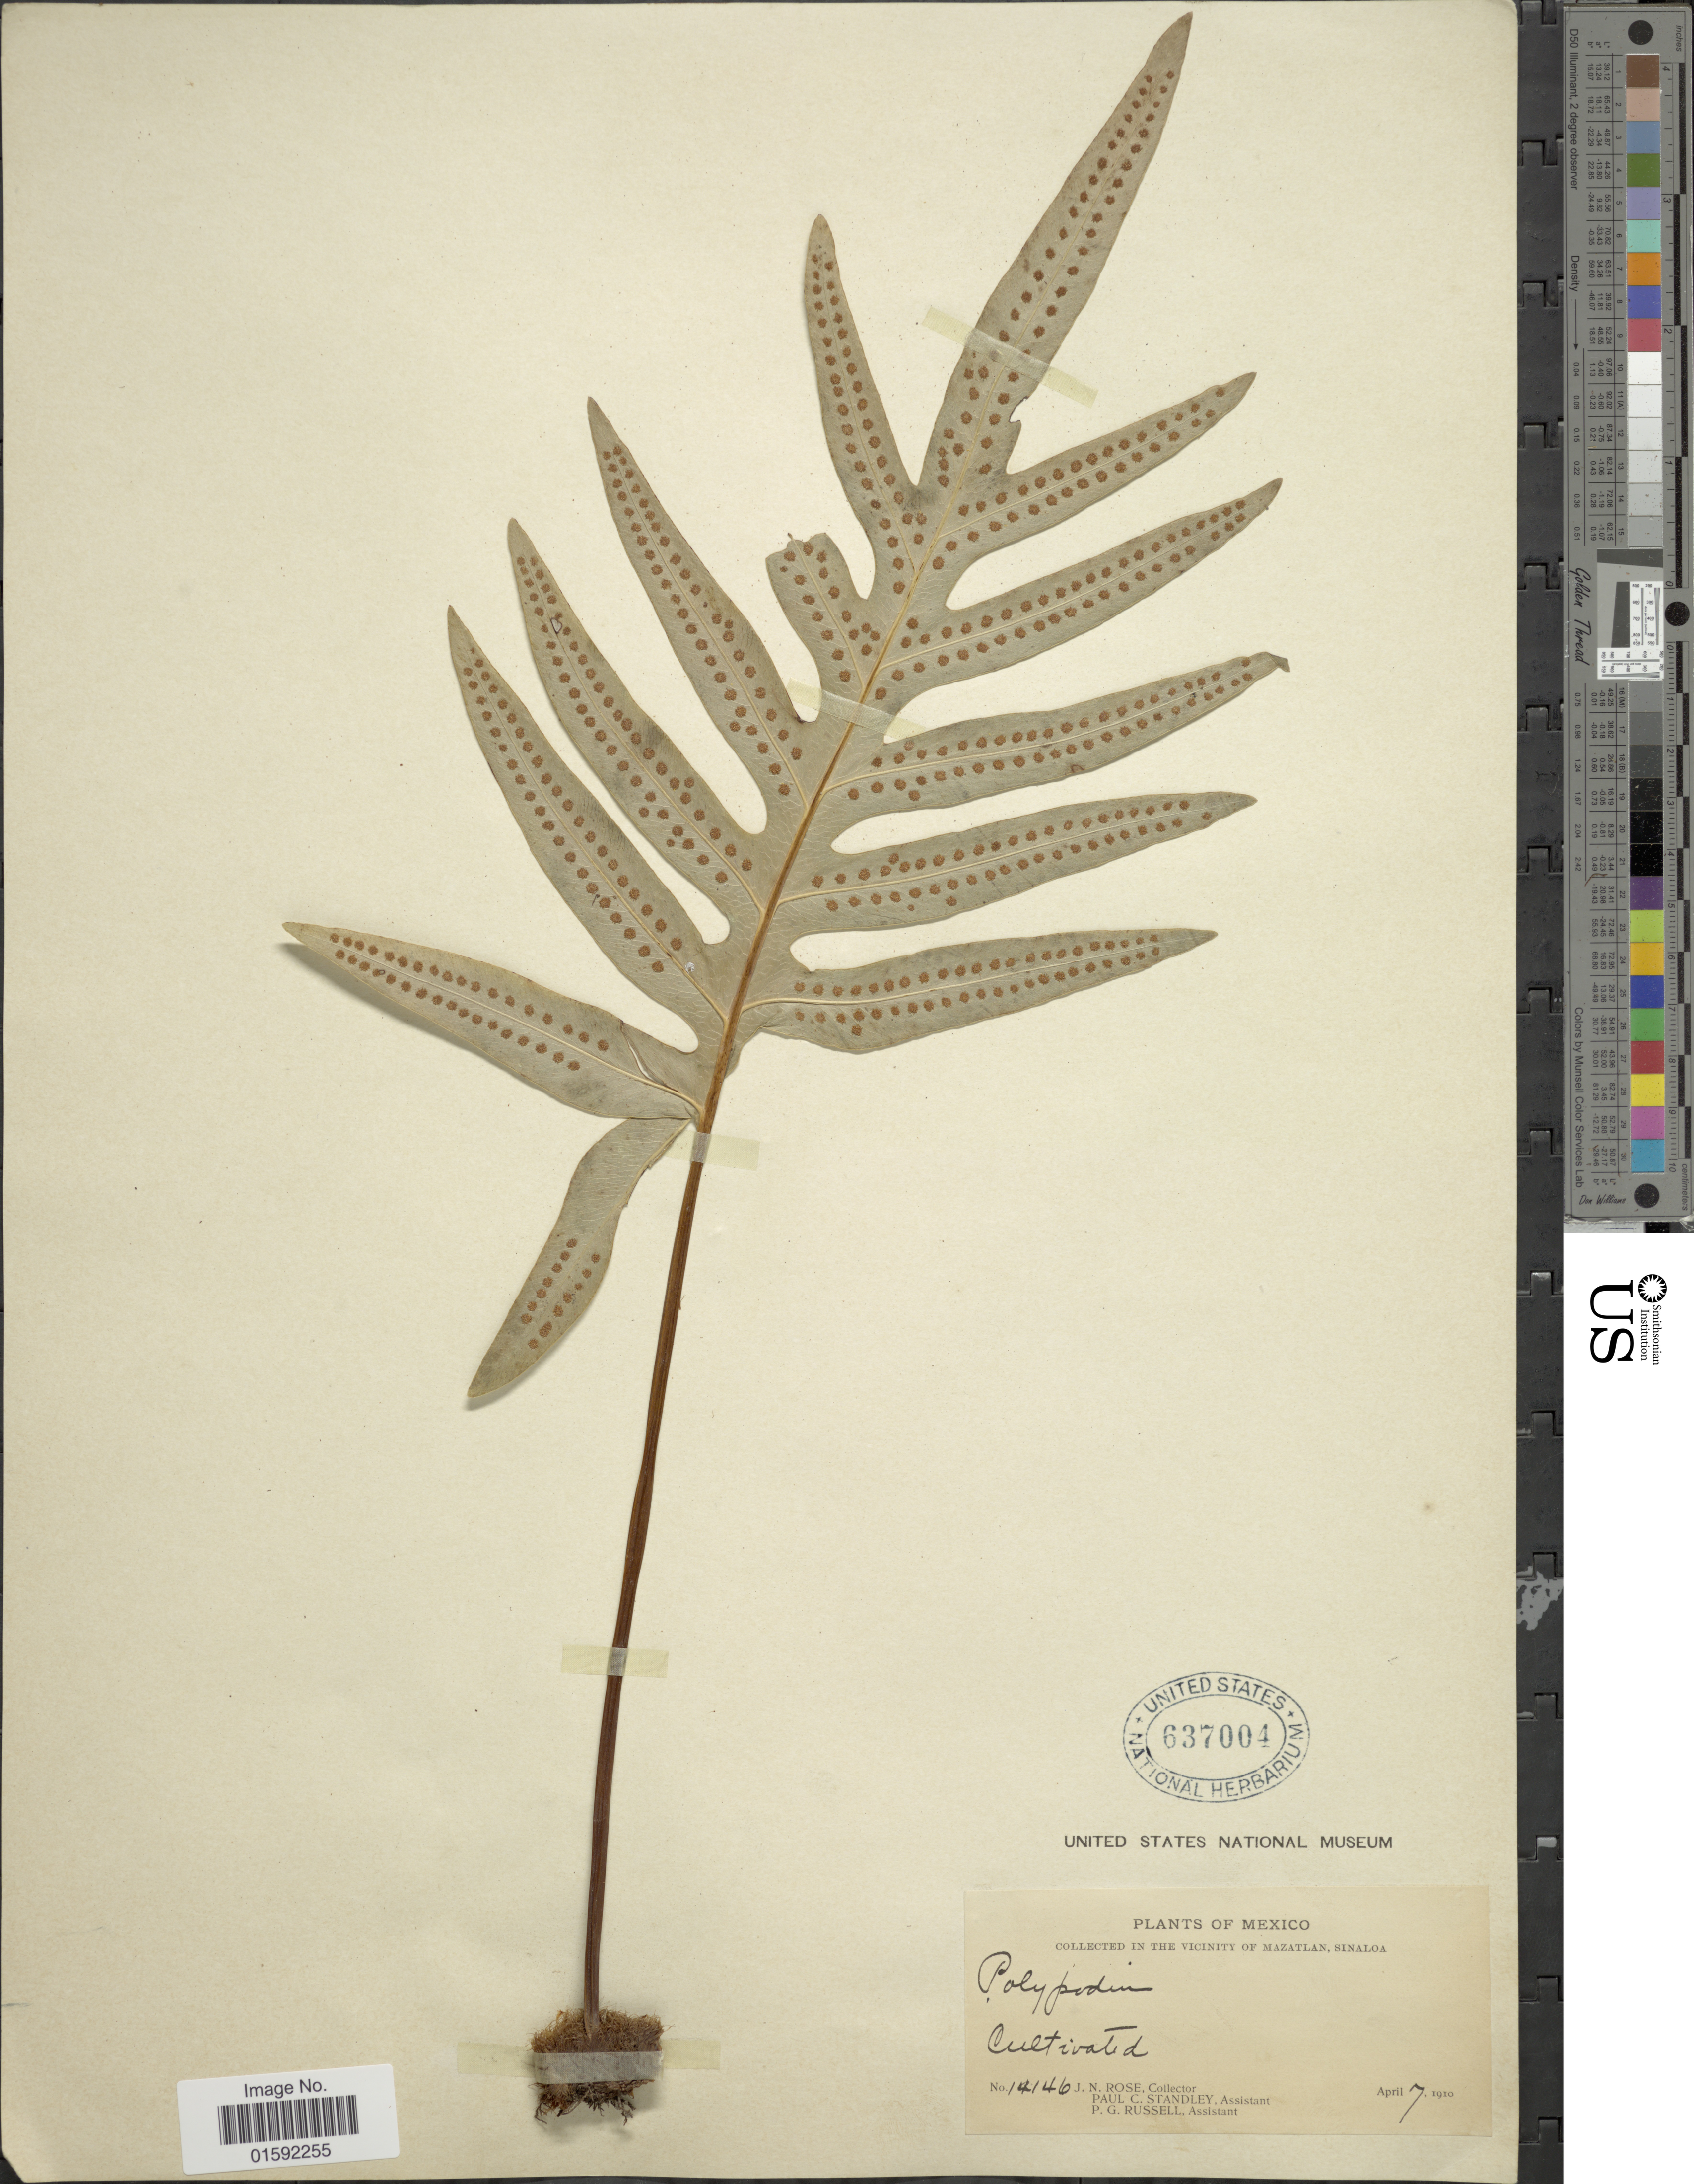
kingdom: Plantae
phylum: Tracheophyta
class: Polypodiopsida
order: Polypodiales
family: Polypodiaceae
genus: Phlebodium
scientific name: Phlebodium pseudoaureum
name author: (Cav.) Lellinger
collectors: J. N. Rose, P. C. Standley & P. G. Russell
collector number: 14146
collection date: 1910-04-07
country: Mexico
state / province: Sinaloa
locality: Mexico, in the vicinity of Mazatlan, Sinaloa.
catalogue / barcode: US 637004